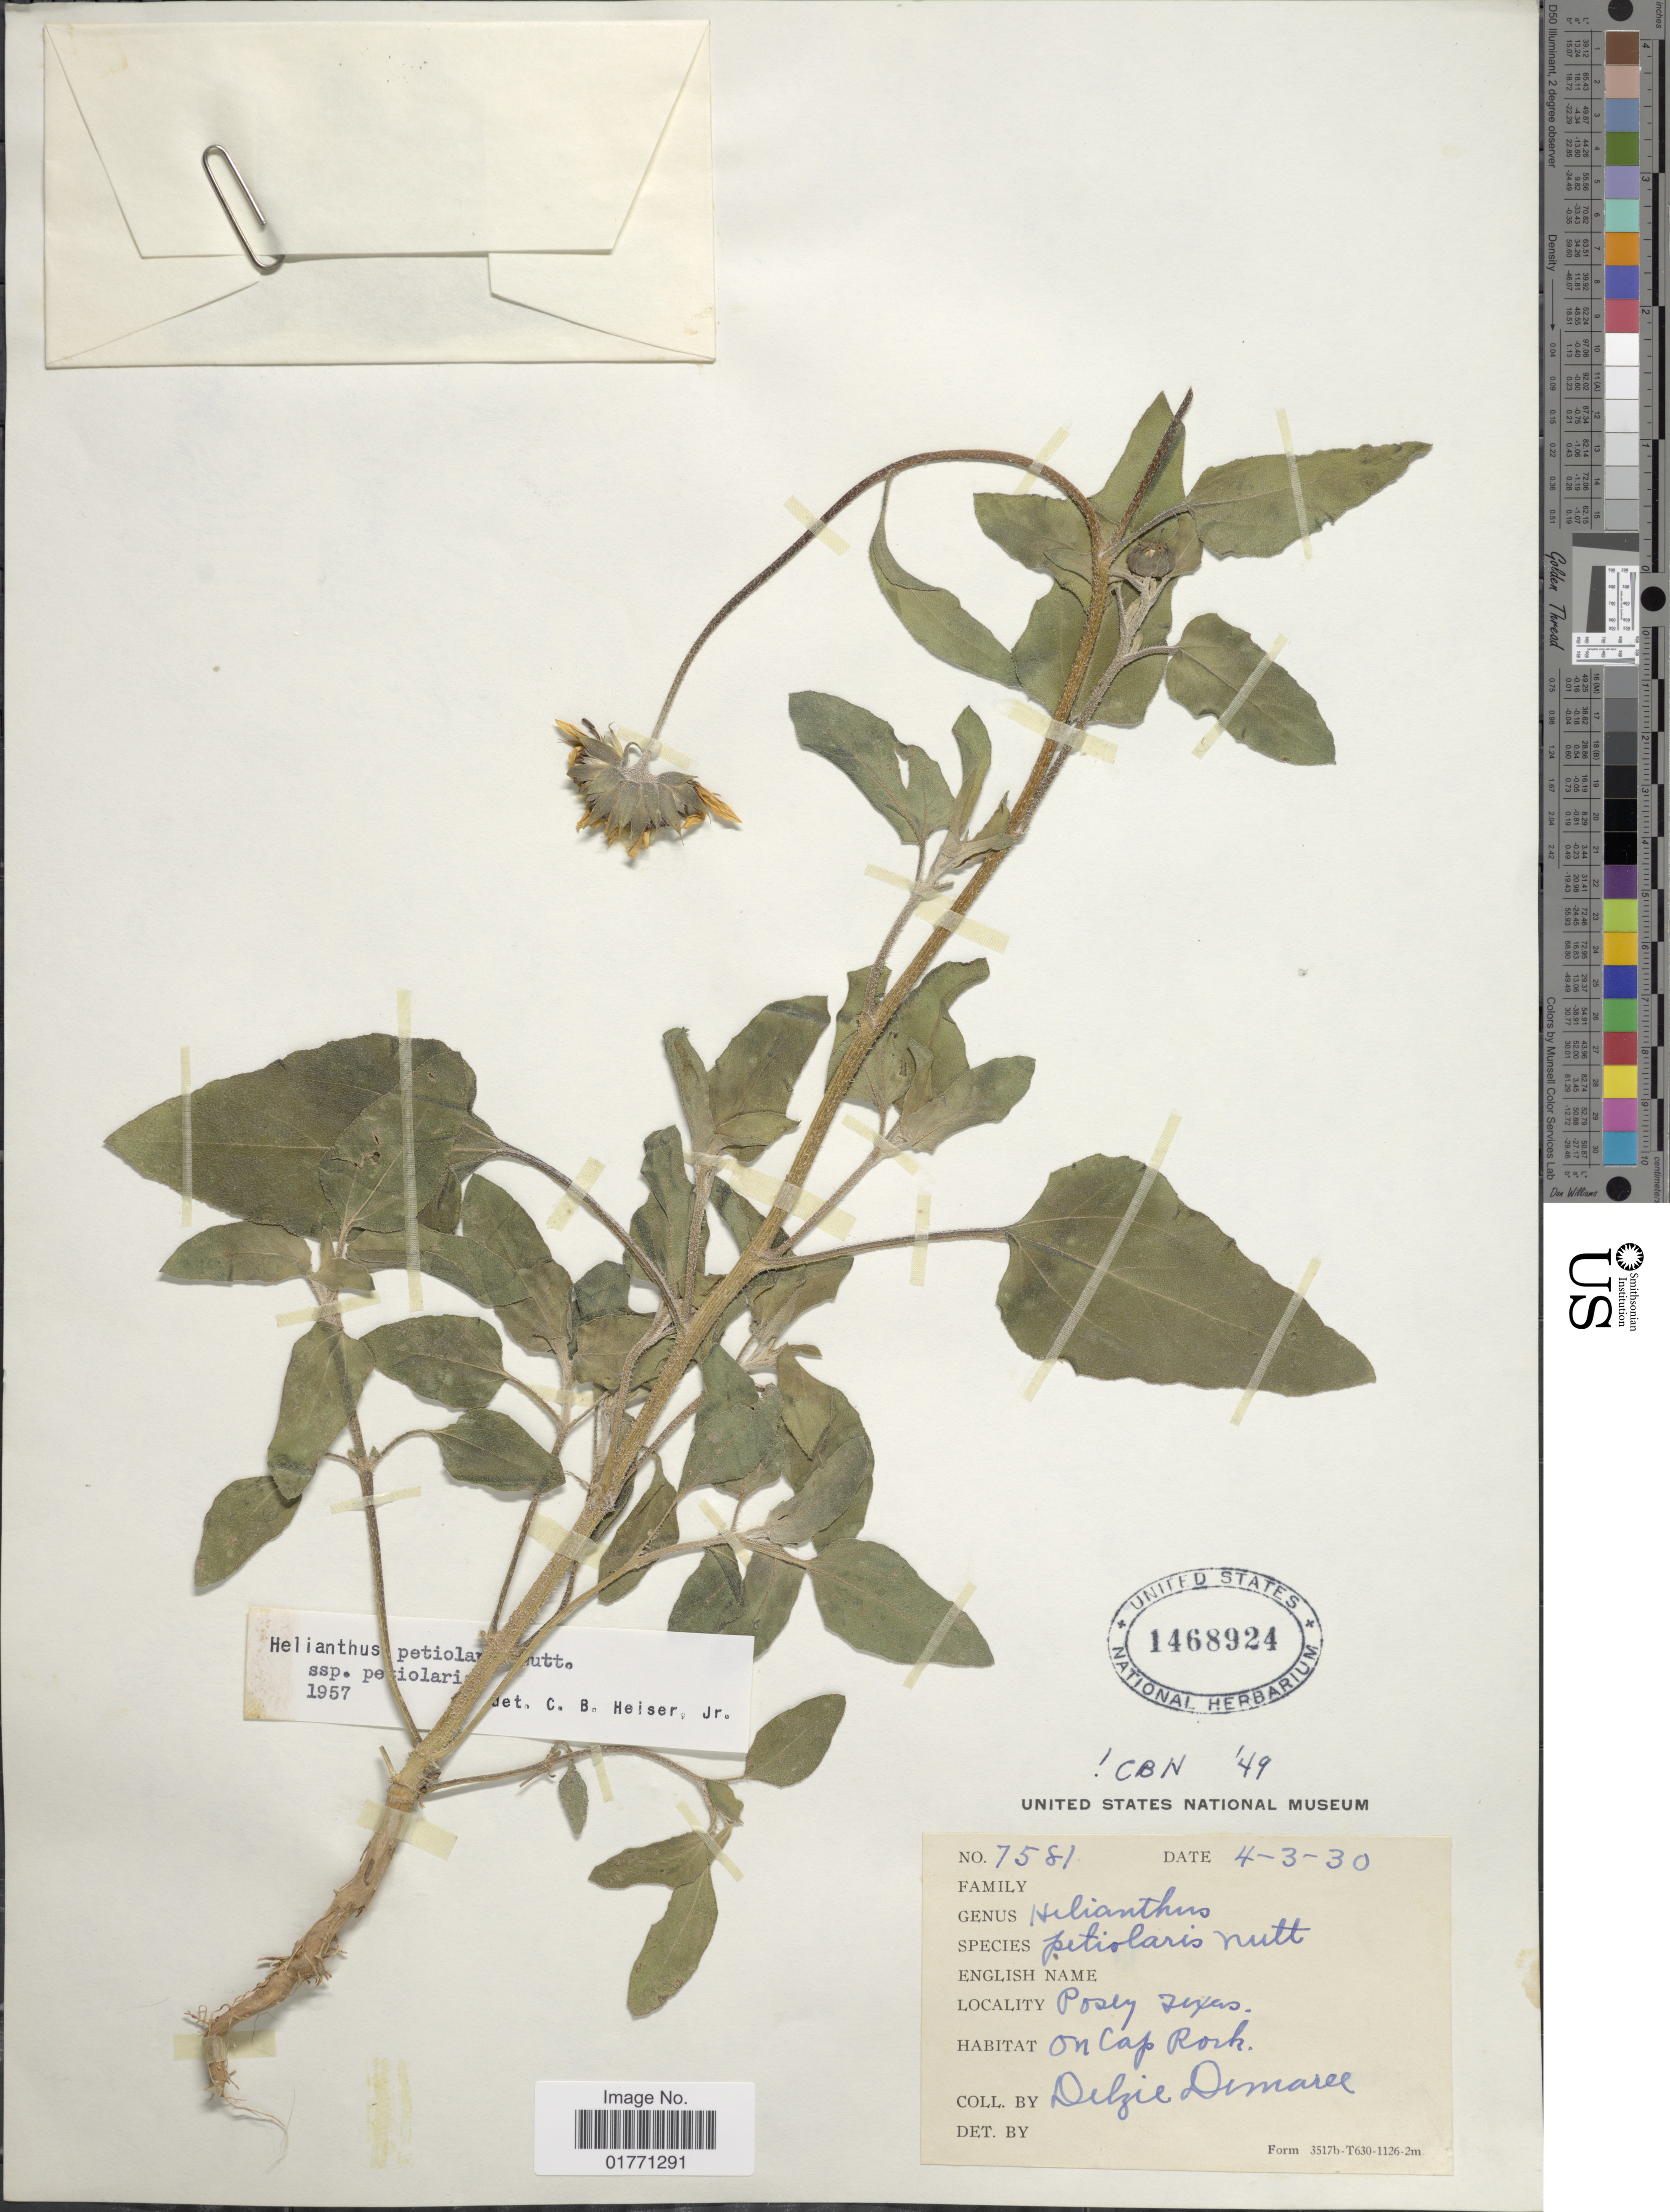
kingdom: Plantae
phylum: Tracheophyta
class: Magnoliopsida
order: Asterales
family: Asteraceae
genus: Helianthus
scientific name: Helianthus petiolaris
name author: Nutt.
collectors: D. Demaree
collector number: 7581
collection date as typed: Transcribed d/m/y: 3/4/30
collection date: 1930-04-03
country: United States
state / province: Texas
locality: Posey on Cap Rock.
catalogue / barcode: US 1468924